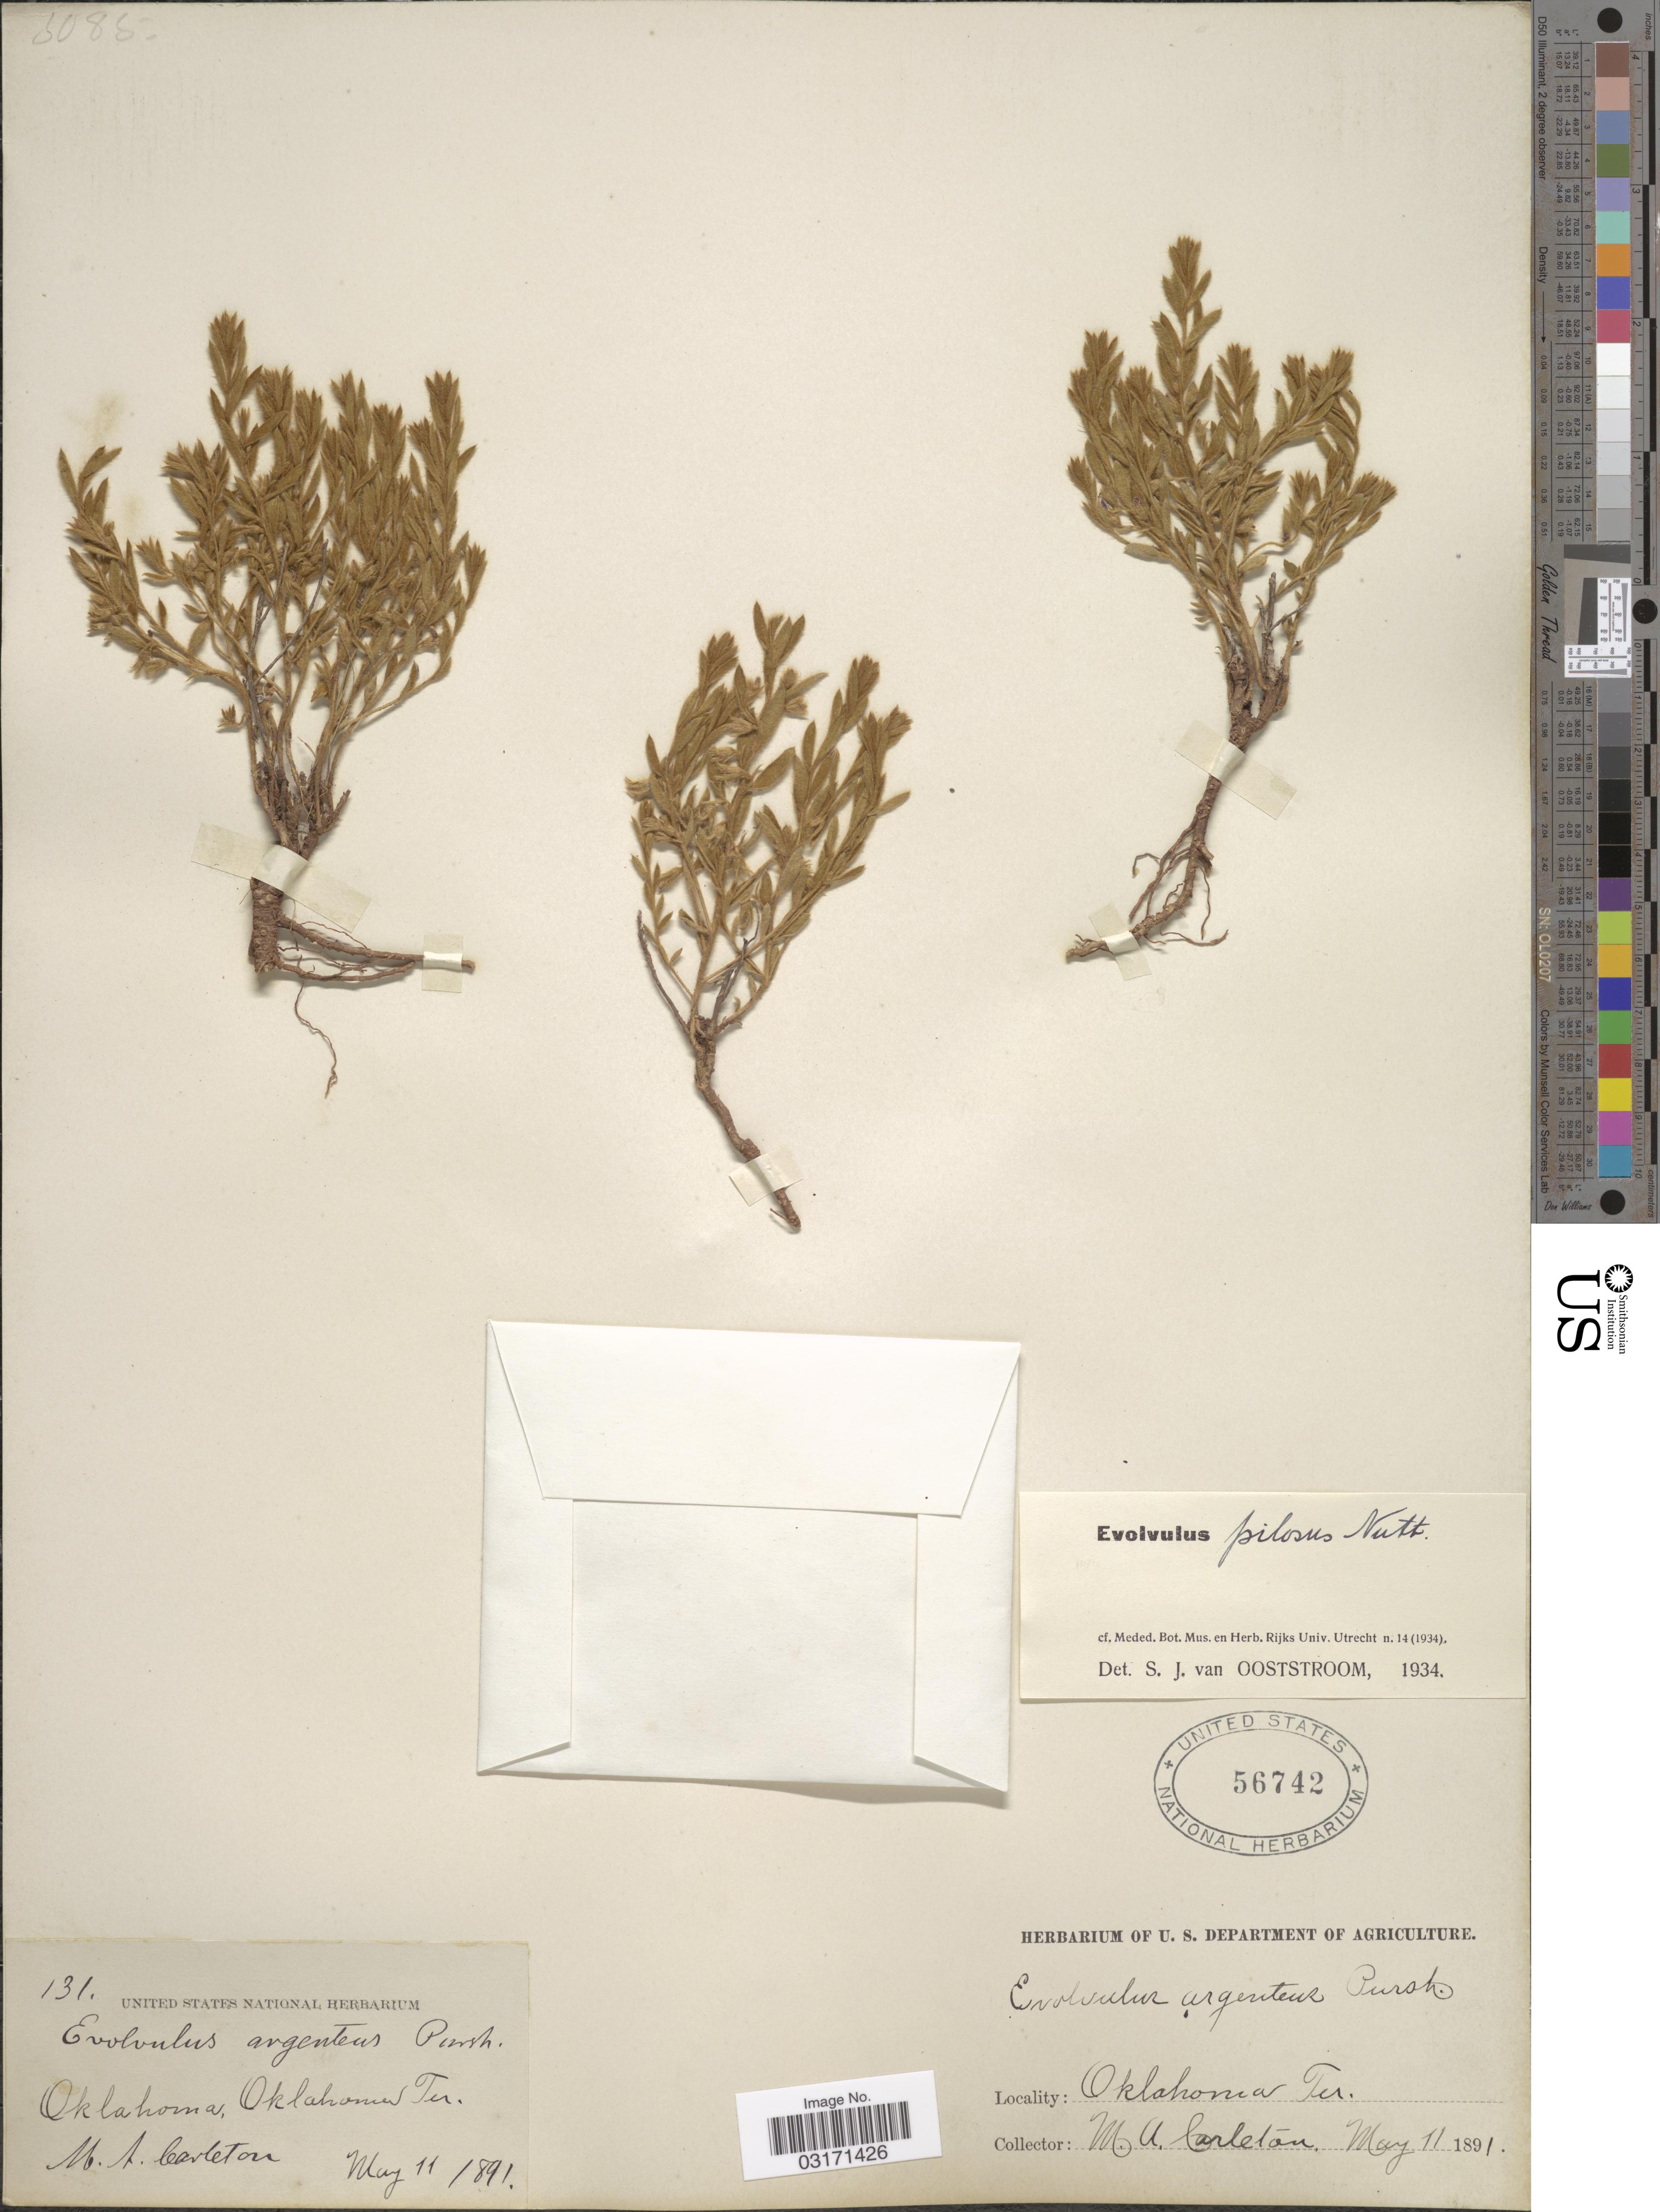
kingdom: Plantae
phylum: Tracheophyta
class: Magnoliopsida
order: Solanales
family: Convolvulaceae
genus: Evolvulus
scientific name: Evolvulus pilosus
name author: Roxb.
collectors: M. A. Carleton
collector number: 131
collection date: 1891-05-11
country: United States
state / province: Oklahoma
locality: Oklahoma, Oklahoma Ter.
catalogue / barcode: US 56742